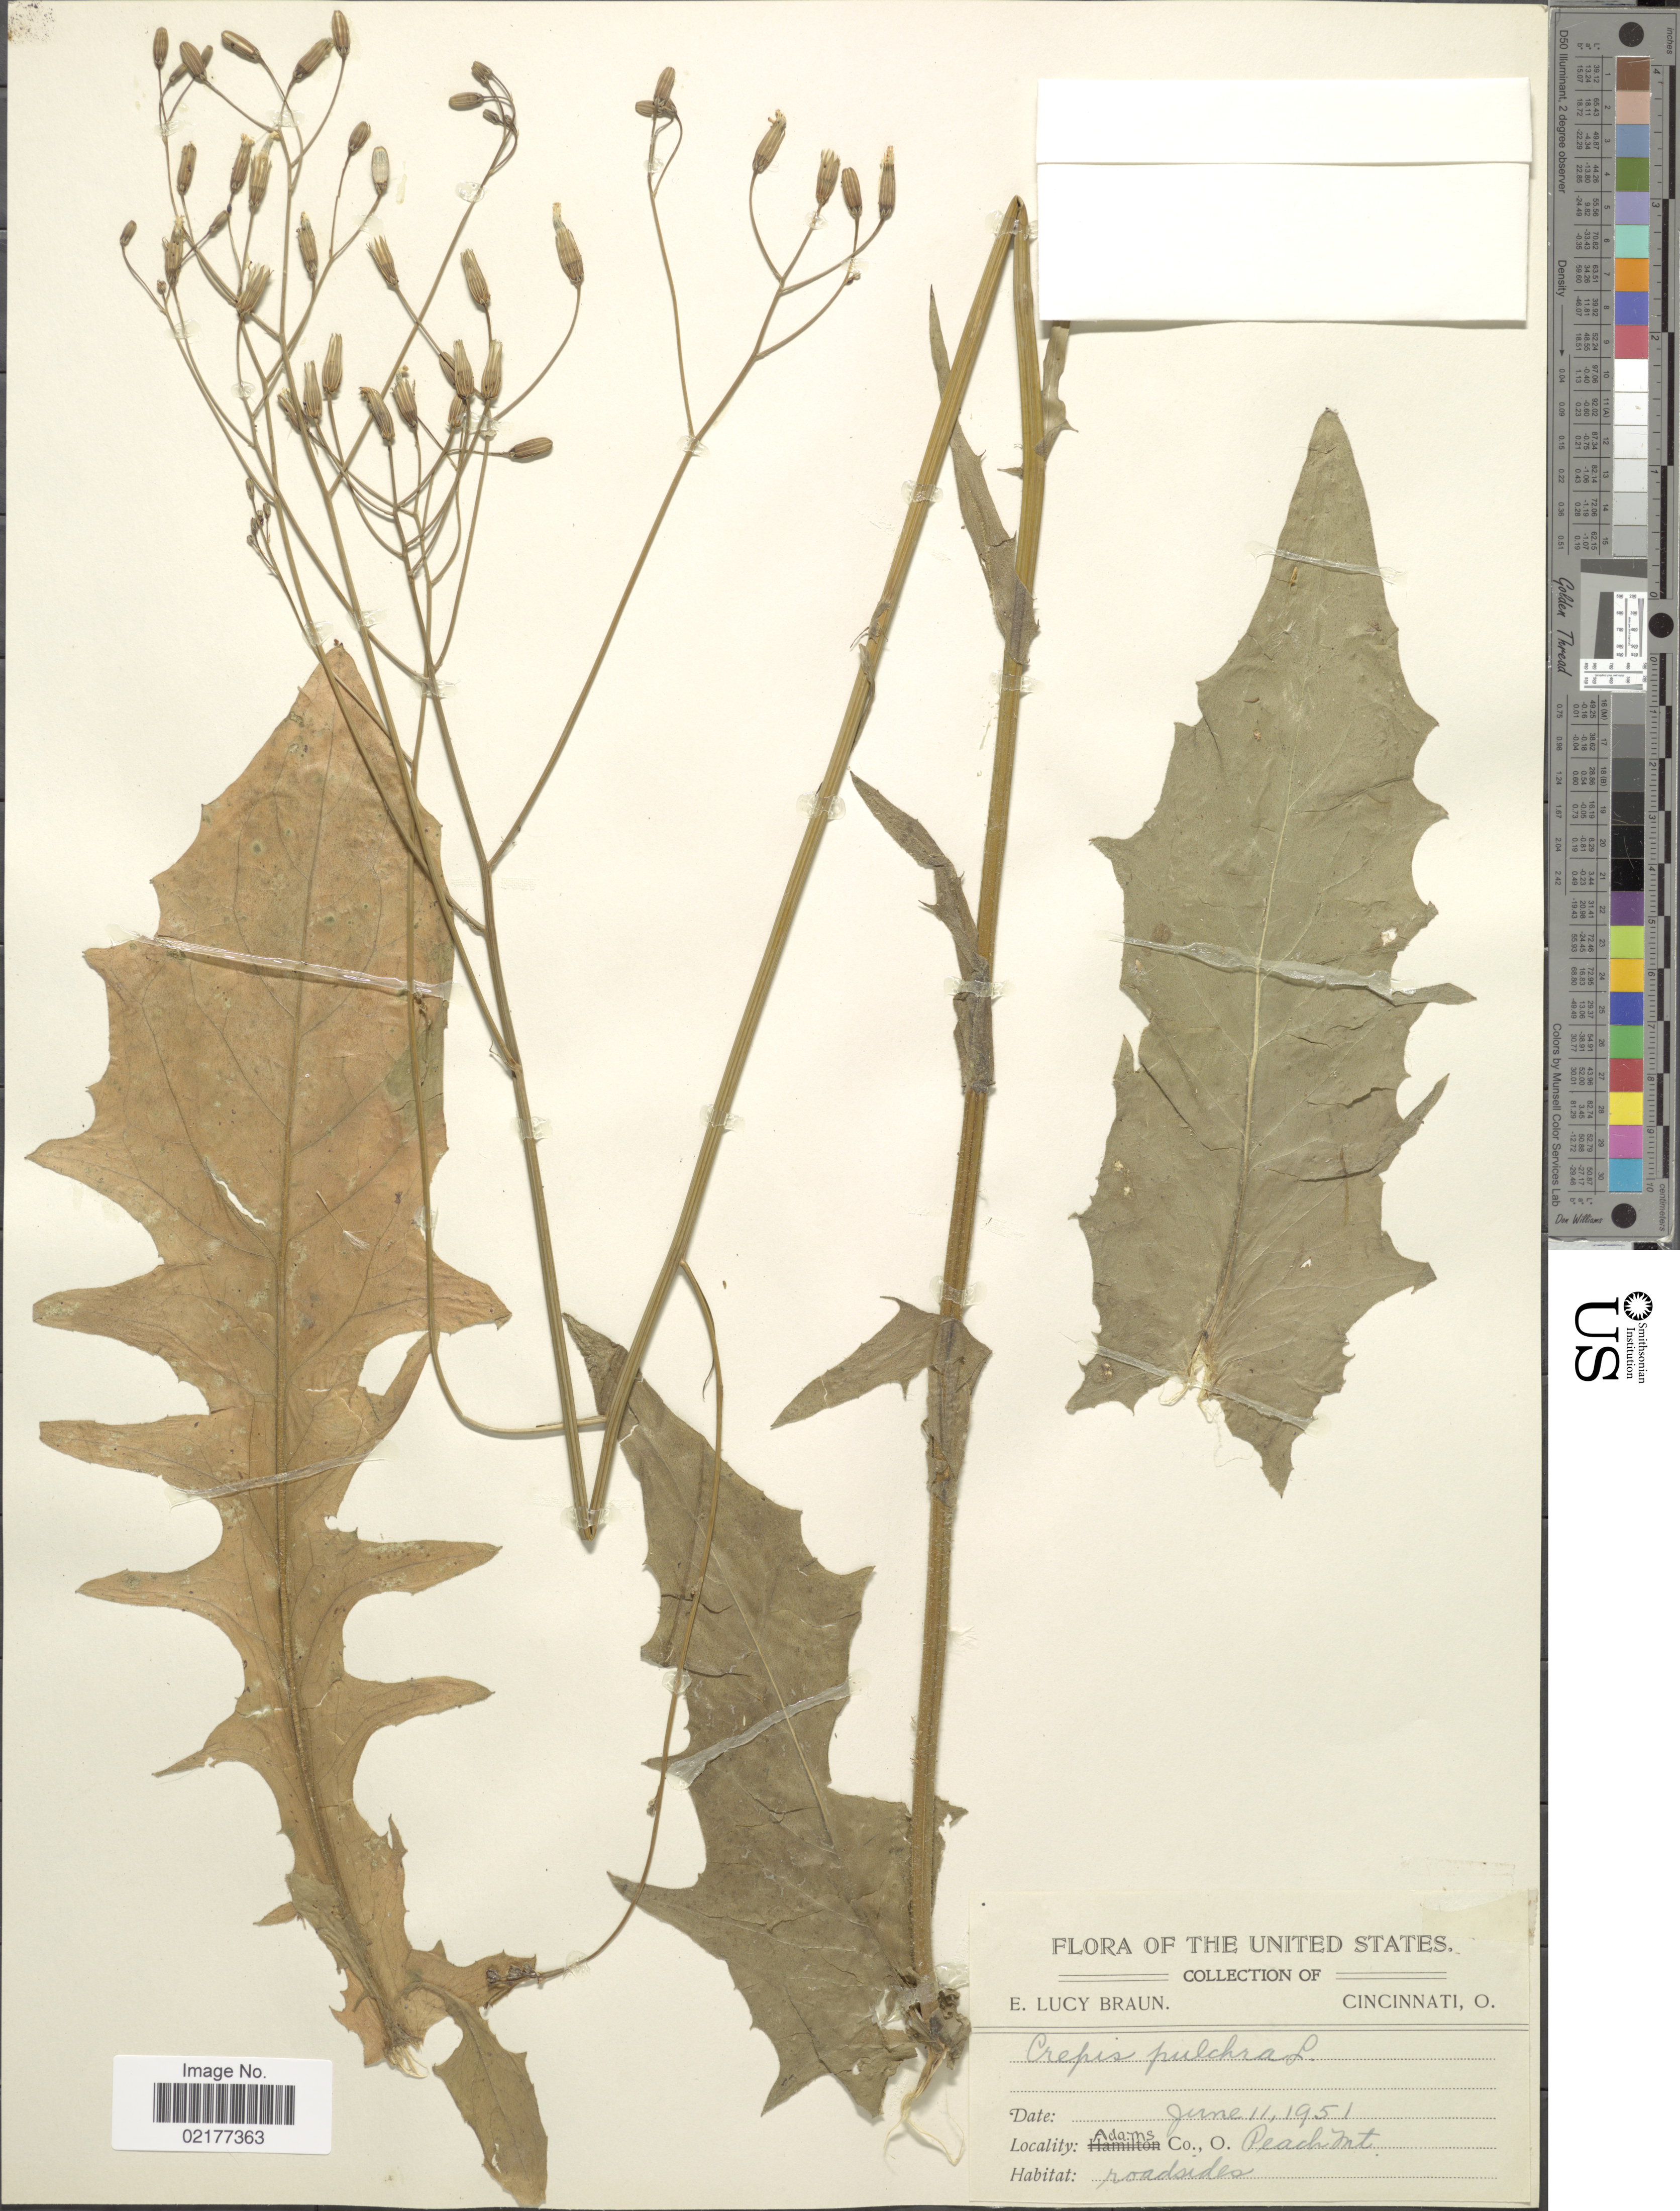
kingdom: Plantae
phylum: Tracheophyta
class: Magnoliopsida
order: Asterales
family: Asteraceae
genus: Crepis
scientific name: Crepis pulchra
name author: L.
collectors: E. L. Braun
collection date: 1951-06-11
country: United States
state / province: Ohio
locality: Adams Co., O., Peach Mt.